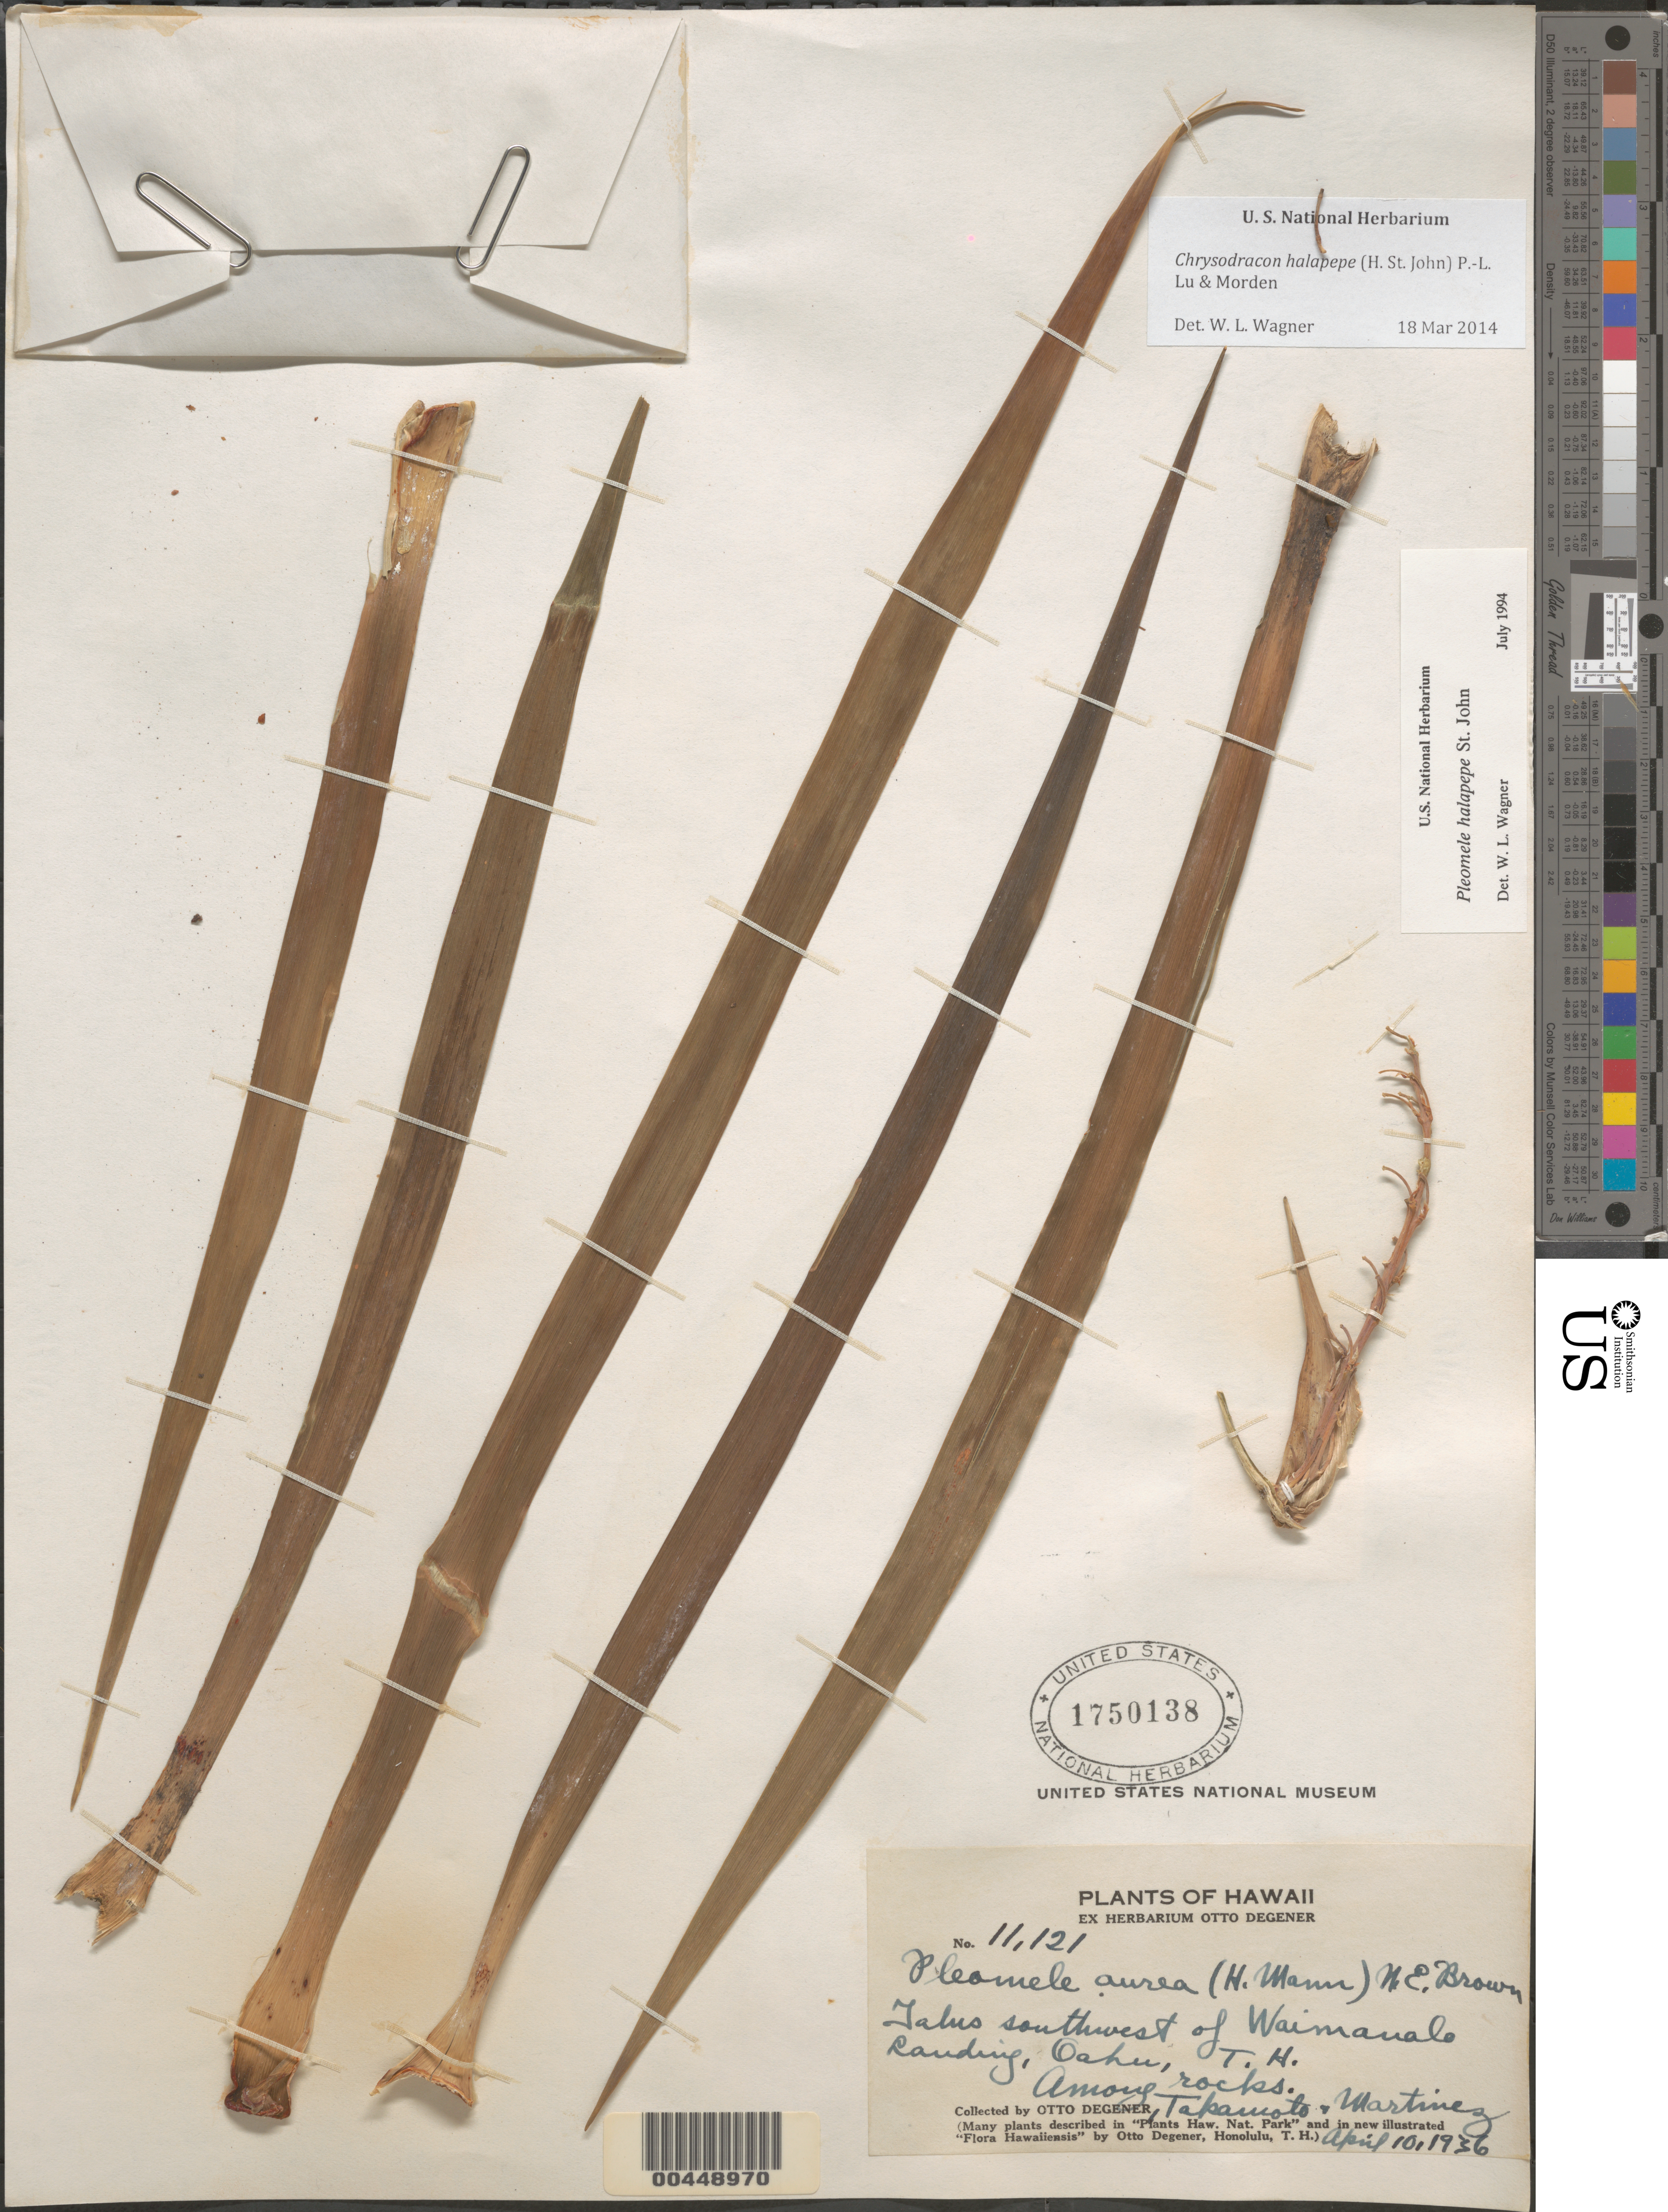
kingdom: Plantae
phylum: Tracheophyta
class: Liliopsida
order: Asparagales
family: Asparagaceae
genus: Dracaena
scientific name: Dracaena halapepe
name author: (H. St. John) Jankalski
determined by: Wagner, W. L., (BOT), Smithsonian Institution - National Museum of Natural History (UNITED STATES)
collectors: O. Degener, -. Takamoto & -- Martinez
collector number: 11121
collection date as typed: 10 Apr 1936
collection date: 1936-04-10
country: United States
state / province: Hawaii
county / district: Honolulu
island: Oahu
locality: Talus SW of Waimanalo Landing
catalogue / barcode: US 1750138